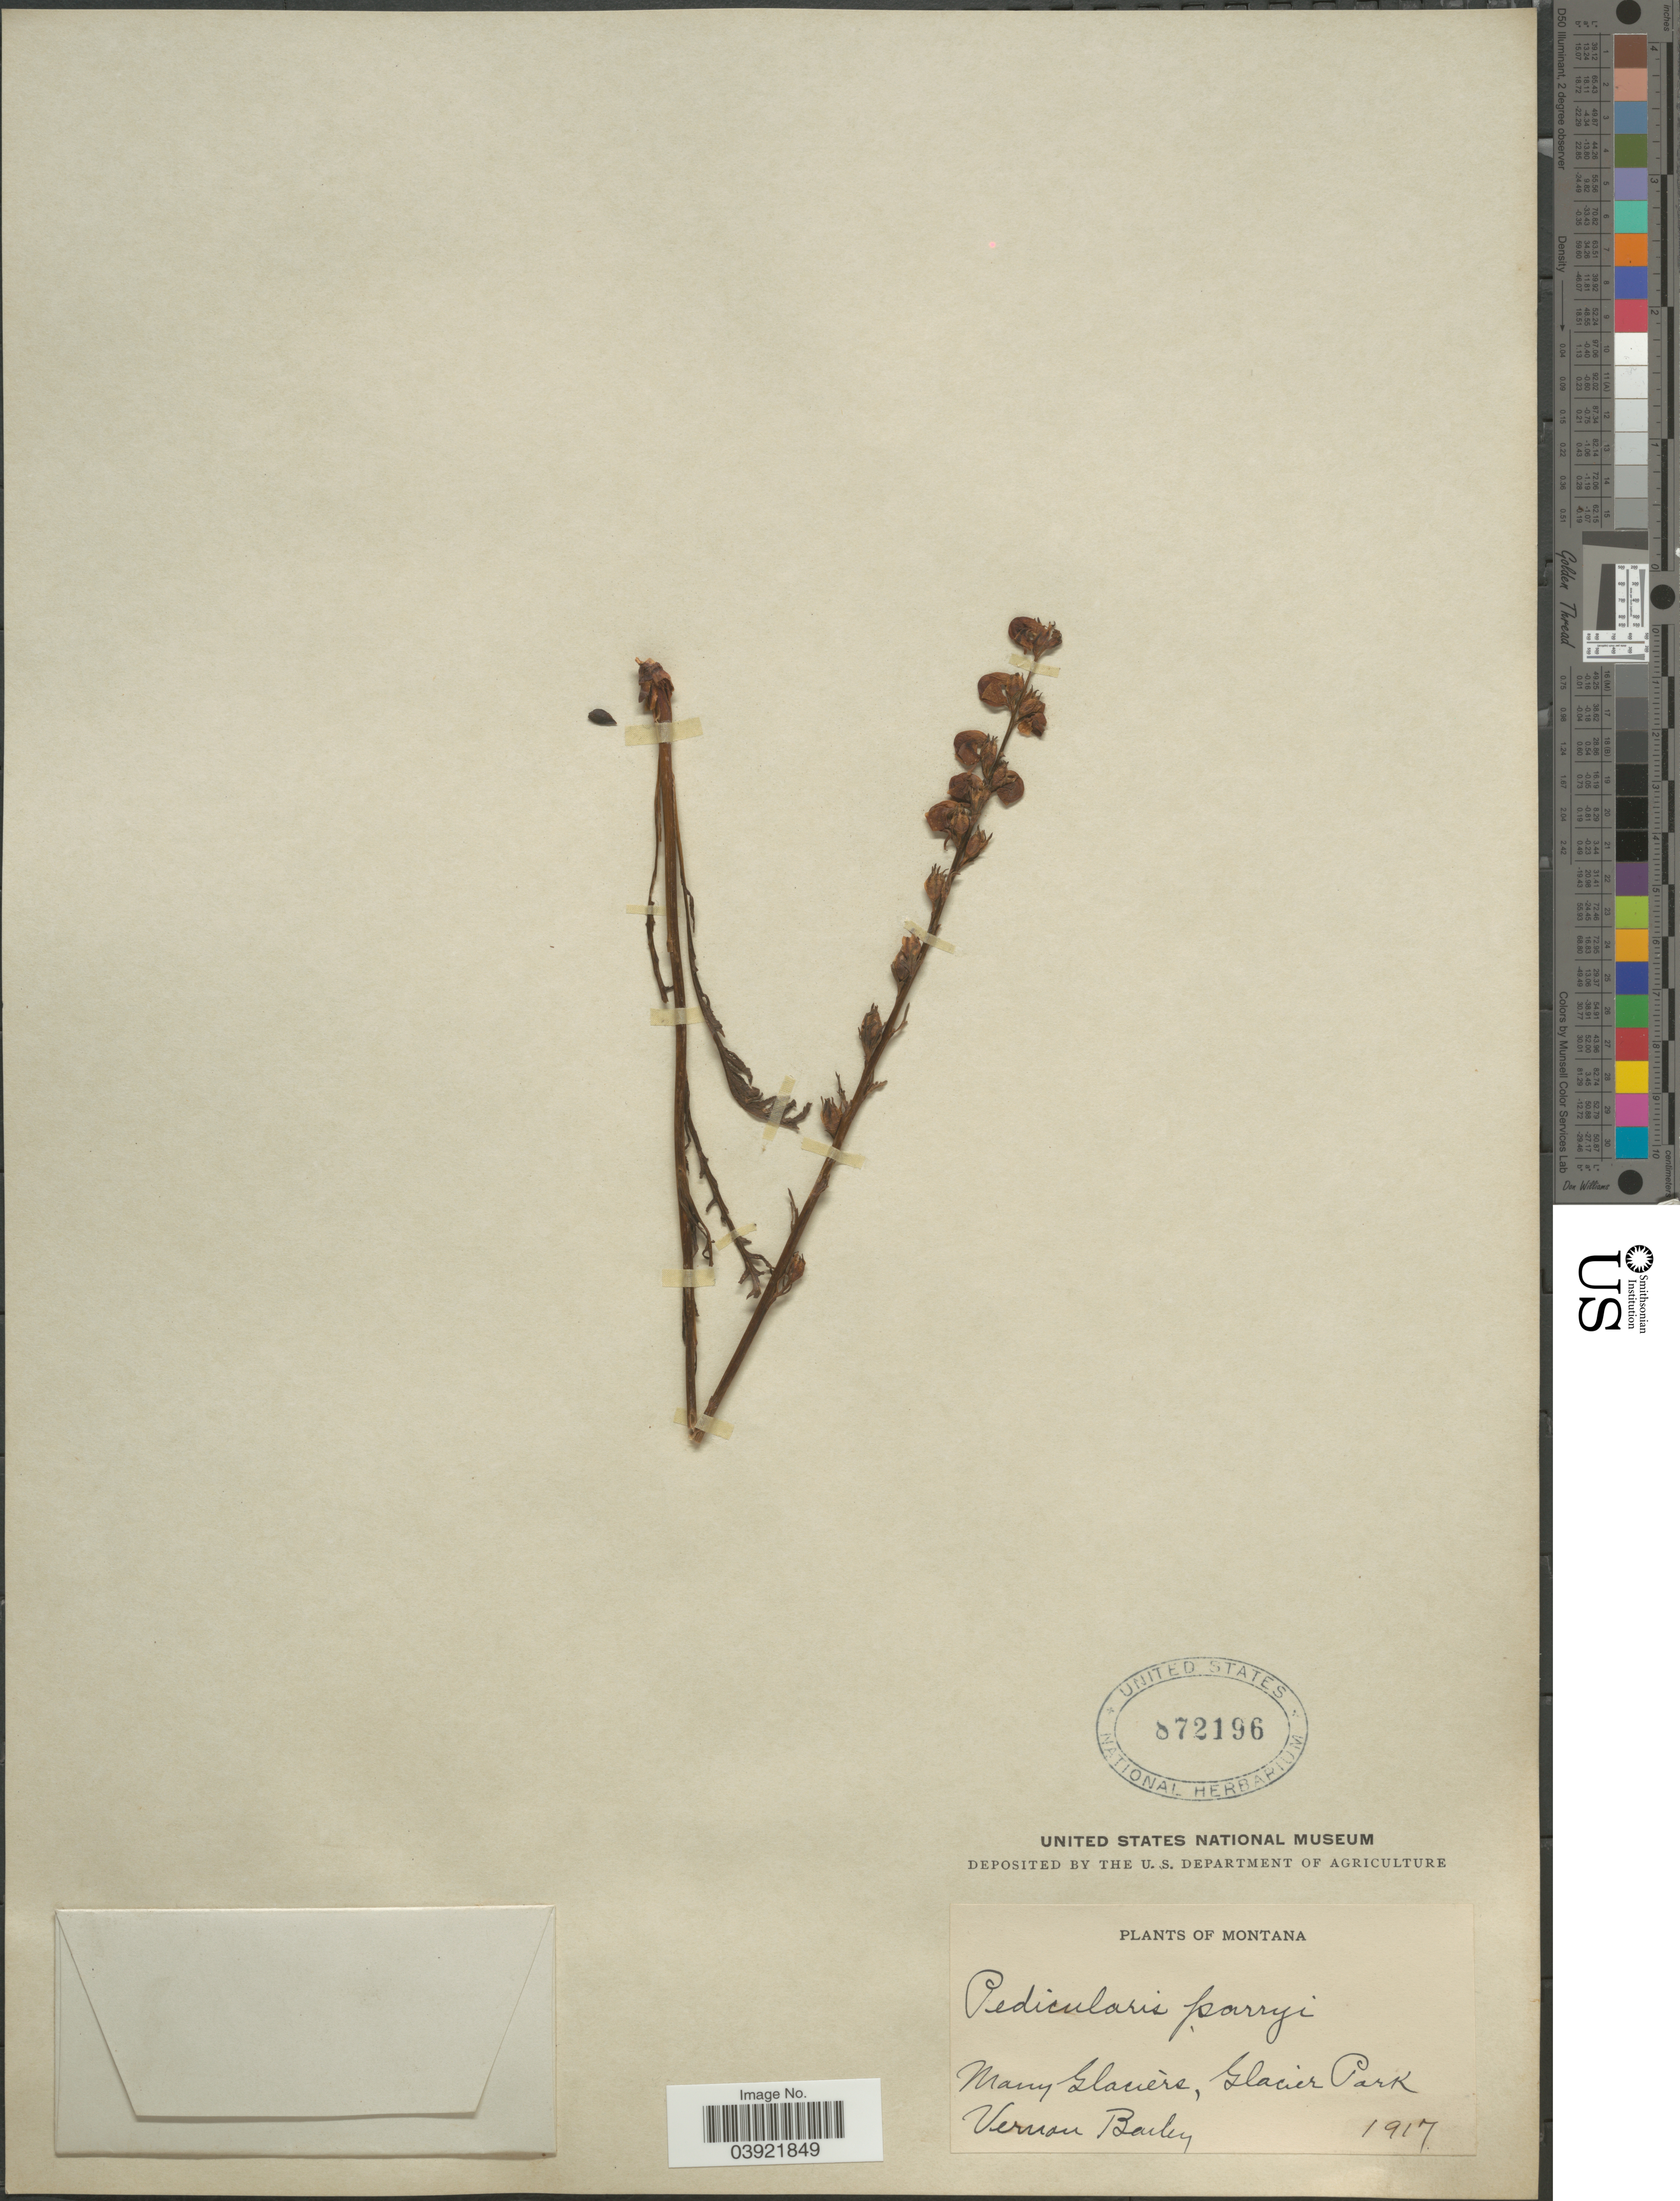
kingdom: Plantae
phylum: Tracheophyta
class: Magnoliopsida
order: Lamiales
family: Orobanchaceae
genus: Pedicularis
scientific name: Pedicularis contorta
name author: Benth.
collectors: V. O. Bailey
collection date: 1917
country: United States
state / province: Montana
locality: Many Glaciere, Glacier Park.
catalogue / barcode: US 872196